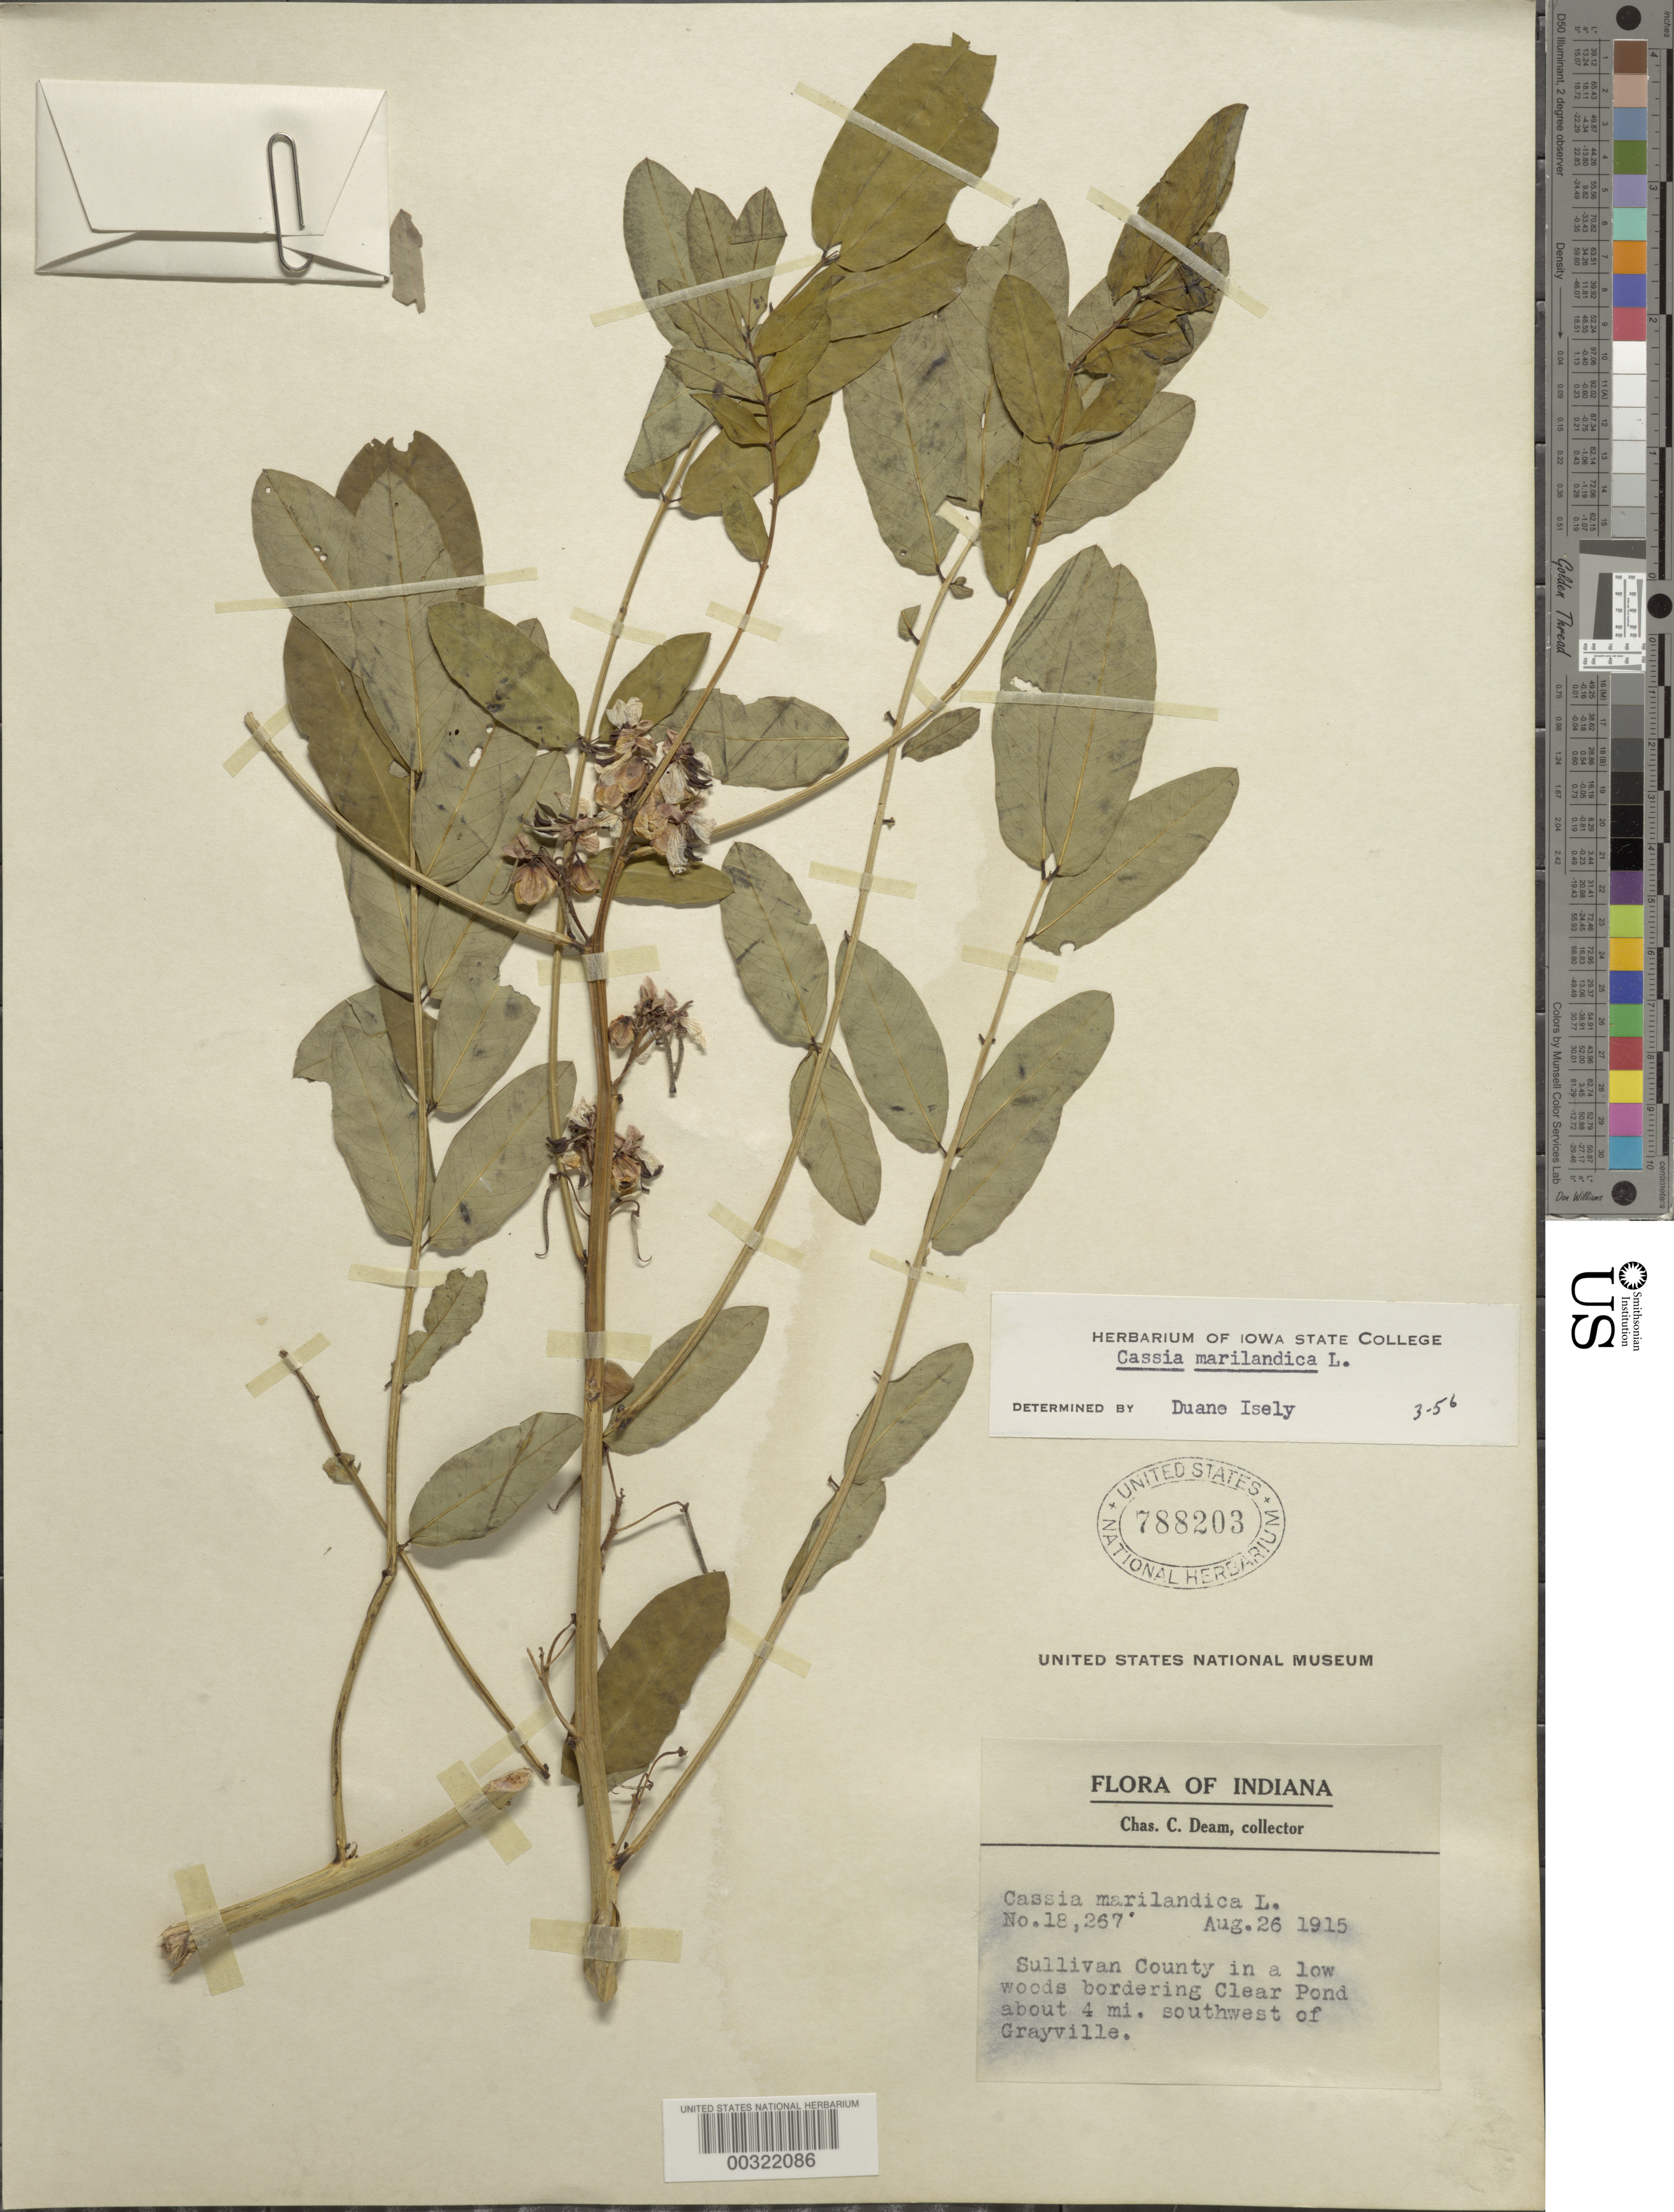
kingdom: Plantae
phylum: Tracheophyta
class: Magnoliopsida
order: Fabales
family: Fabaceae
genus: Senna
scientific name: Senna marilandica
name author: (L.) Link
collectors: C. C. Deam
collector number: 18267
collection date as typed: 26 Aug 1915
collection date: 1915-08-26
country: United States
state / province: Indiana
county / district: Sullivan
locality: Bordering clear pond about 4 mi sw of grayville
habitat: Low woods bordering pond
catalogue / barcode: US 788203